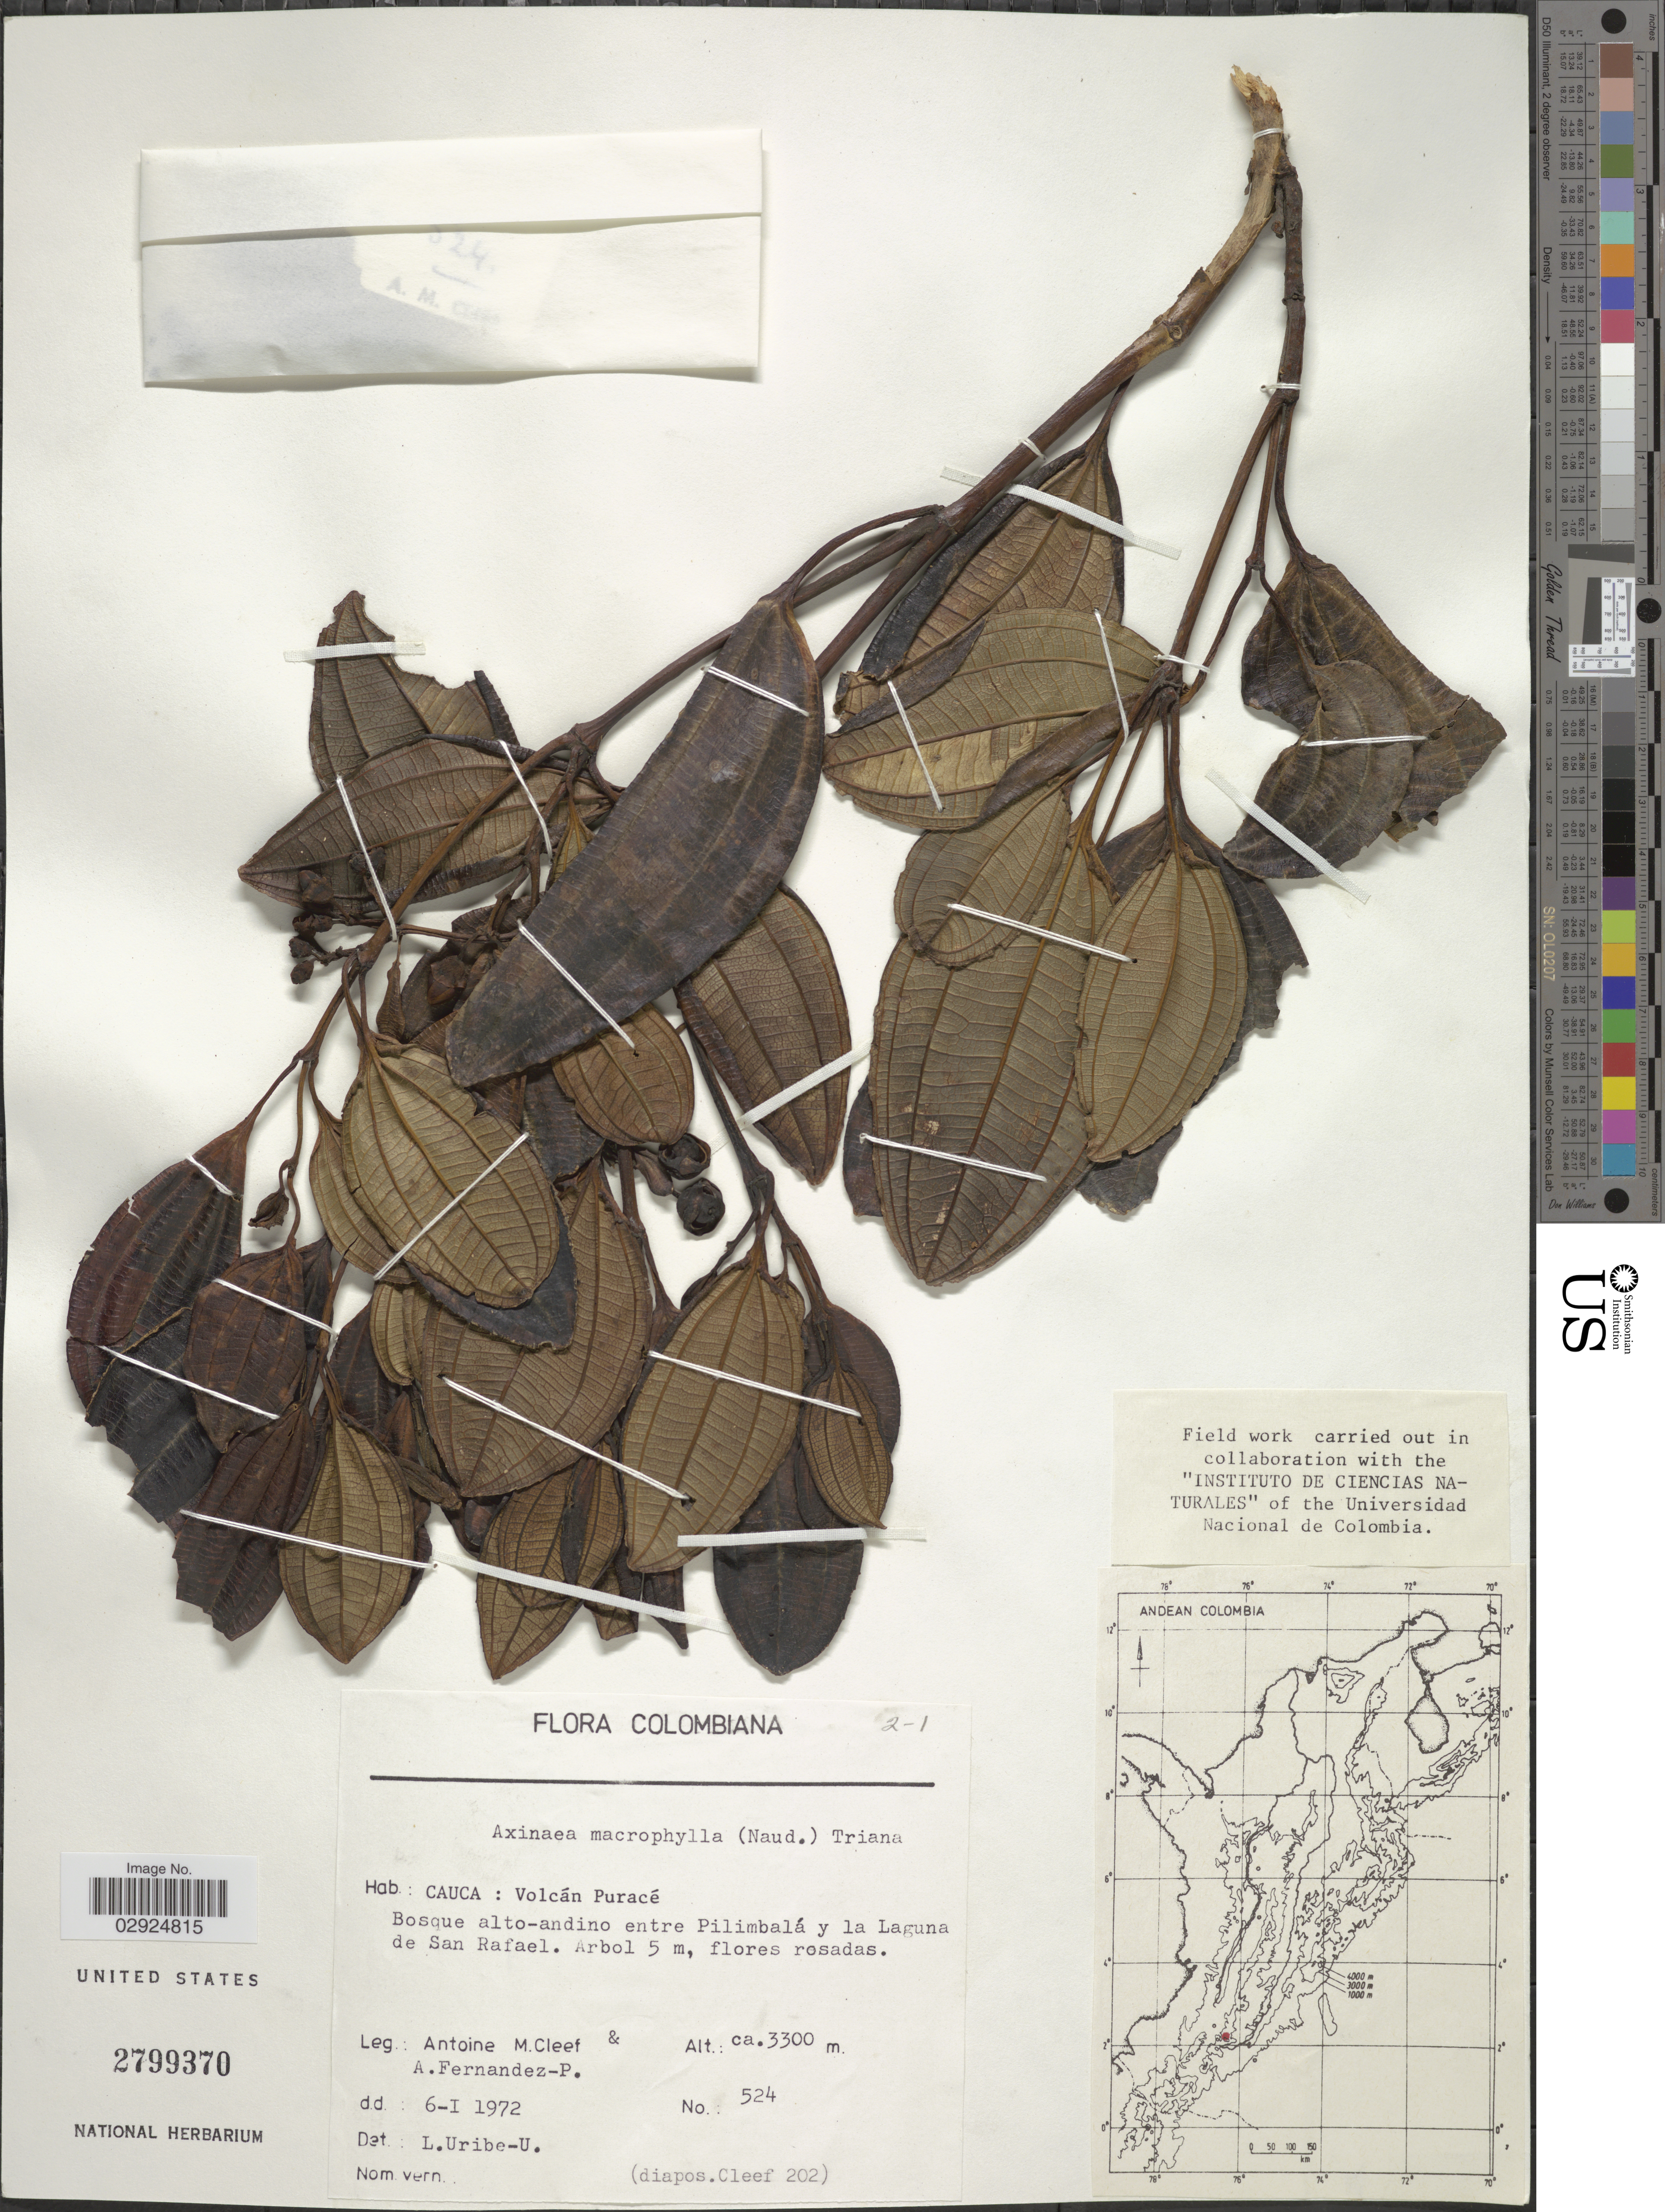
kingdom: Plantae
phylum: Tracheophyta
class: Magnoliopsida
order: Myrtales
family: Melastomataceae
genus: Axinaea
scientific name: Axinaea macrophylla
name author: (Naudin) Triana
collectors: A. M. Cleef & A. Fernández-Pérez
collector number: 524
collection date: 1972-01-06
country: Colombia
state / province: Cauca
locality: Cauca: Volcán Puracé. Bosque alto-andino entre Pilimbalá y la Laguna de San Rafael.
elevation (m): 3300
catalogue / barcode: US 2799370